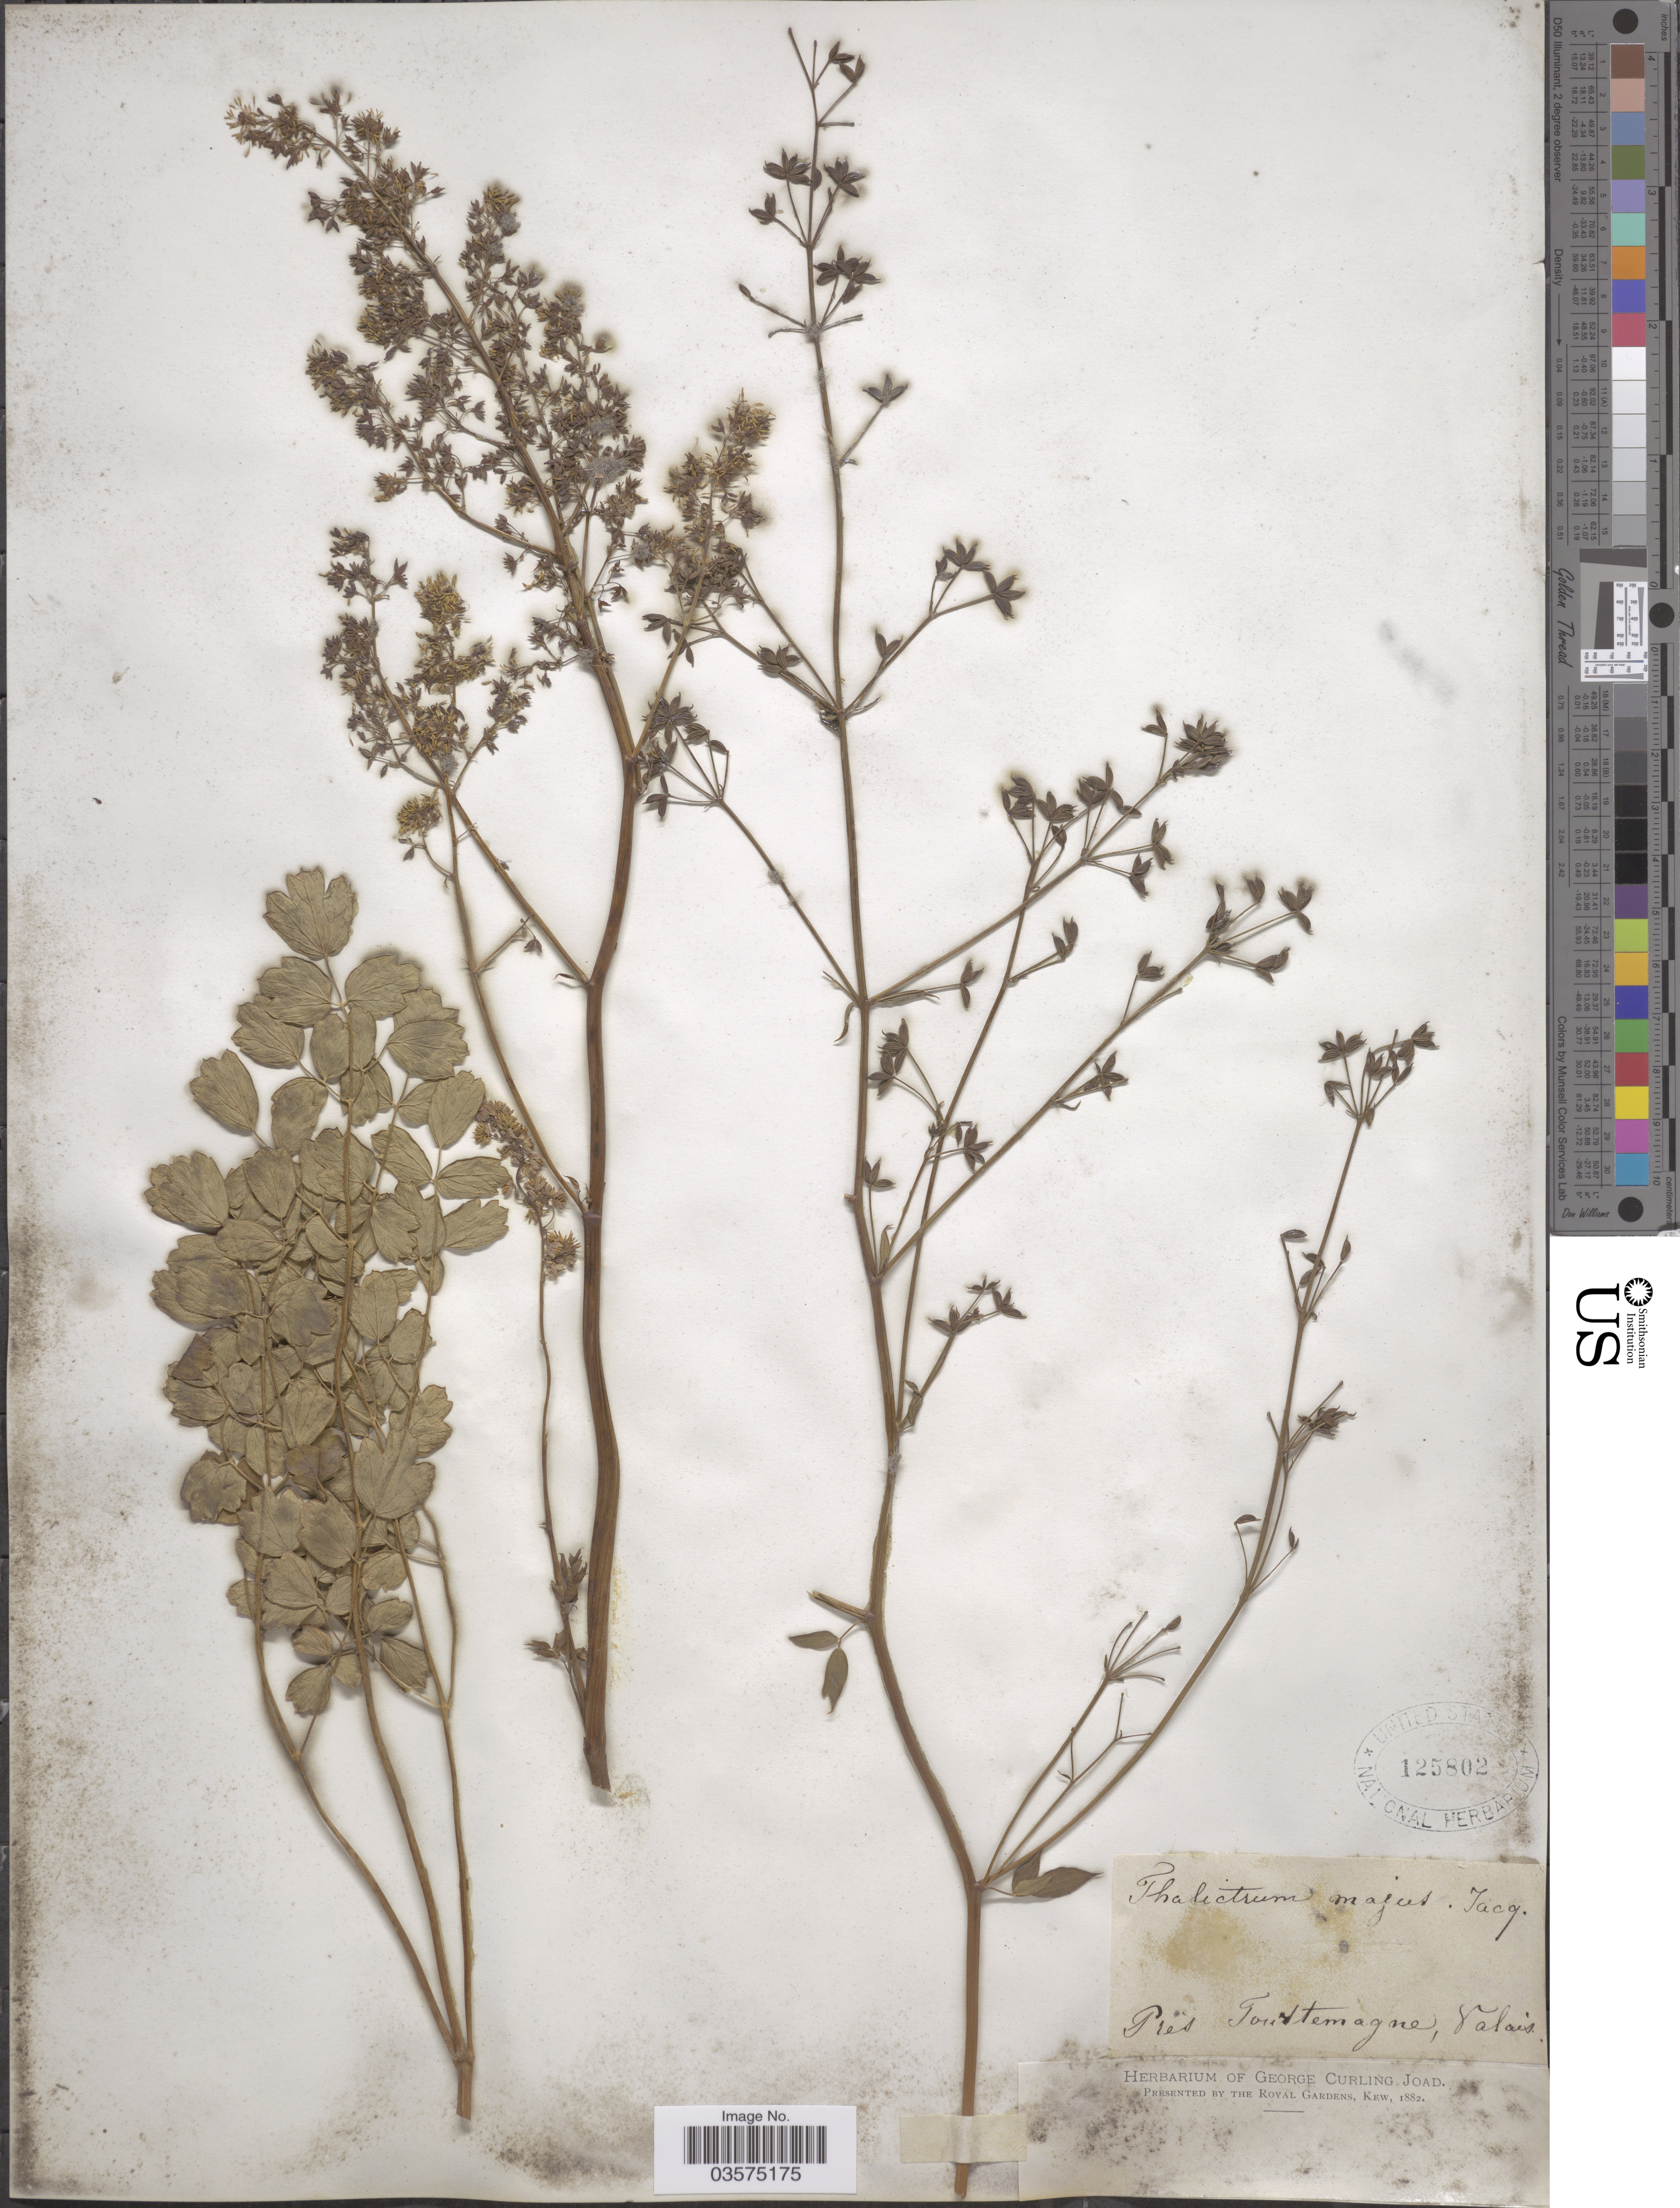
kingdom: Plantae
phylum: Tracheophyta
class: Magnoliopsida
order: Ranunculales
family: Ranunculaceae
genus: Thalictrum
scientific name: Thalictrum majus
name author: Crantz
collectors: ex herb. George Curling Joad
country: Switzerland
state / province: Valais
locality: Pres Tourtemagne.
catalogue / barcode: US 125802